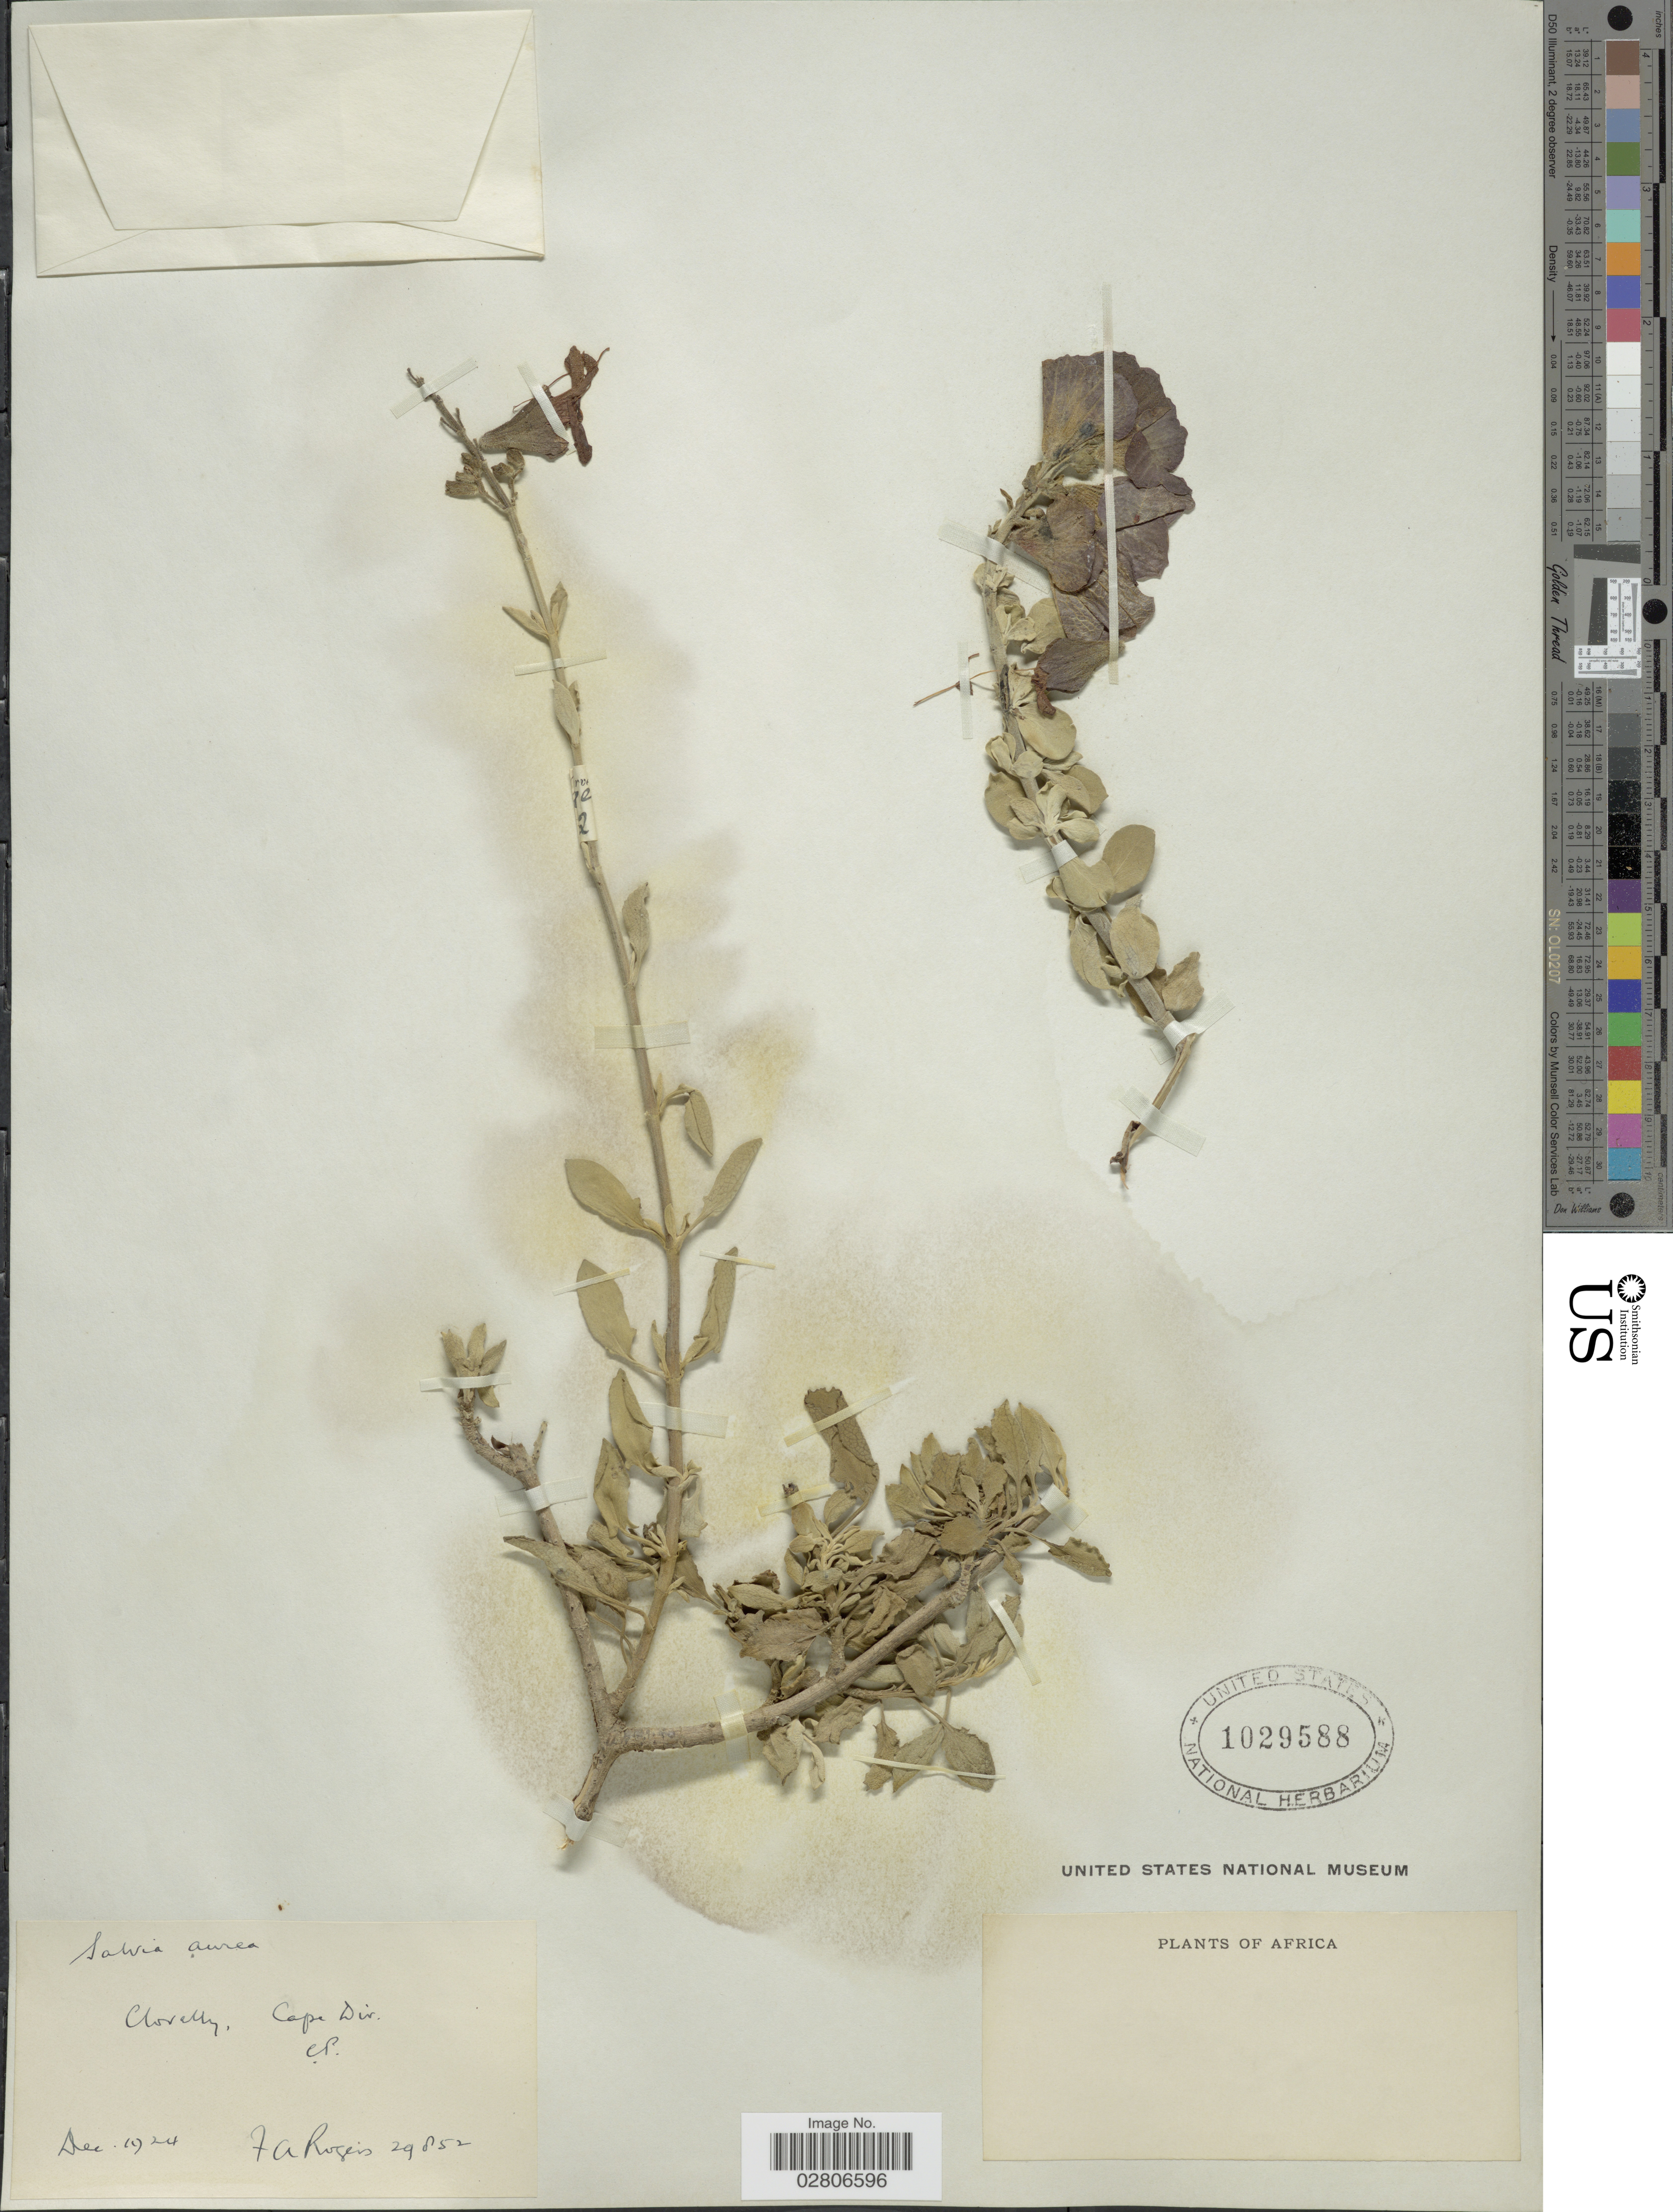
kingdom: Plantae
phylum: Tracheophyta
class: Magnoliopsida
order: Lamiales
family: Lamiaceae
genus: Salvia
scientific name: Salvia aurea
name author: L.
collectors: F. A. Rogers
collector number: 29852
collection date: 1924-12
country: South Africa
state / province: Western Cape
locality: Clovelly, Cape Div., C.P. [Cape Province]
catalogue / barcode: US 1029588